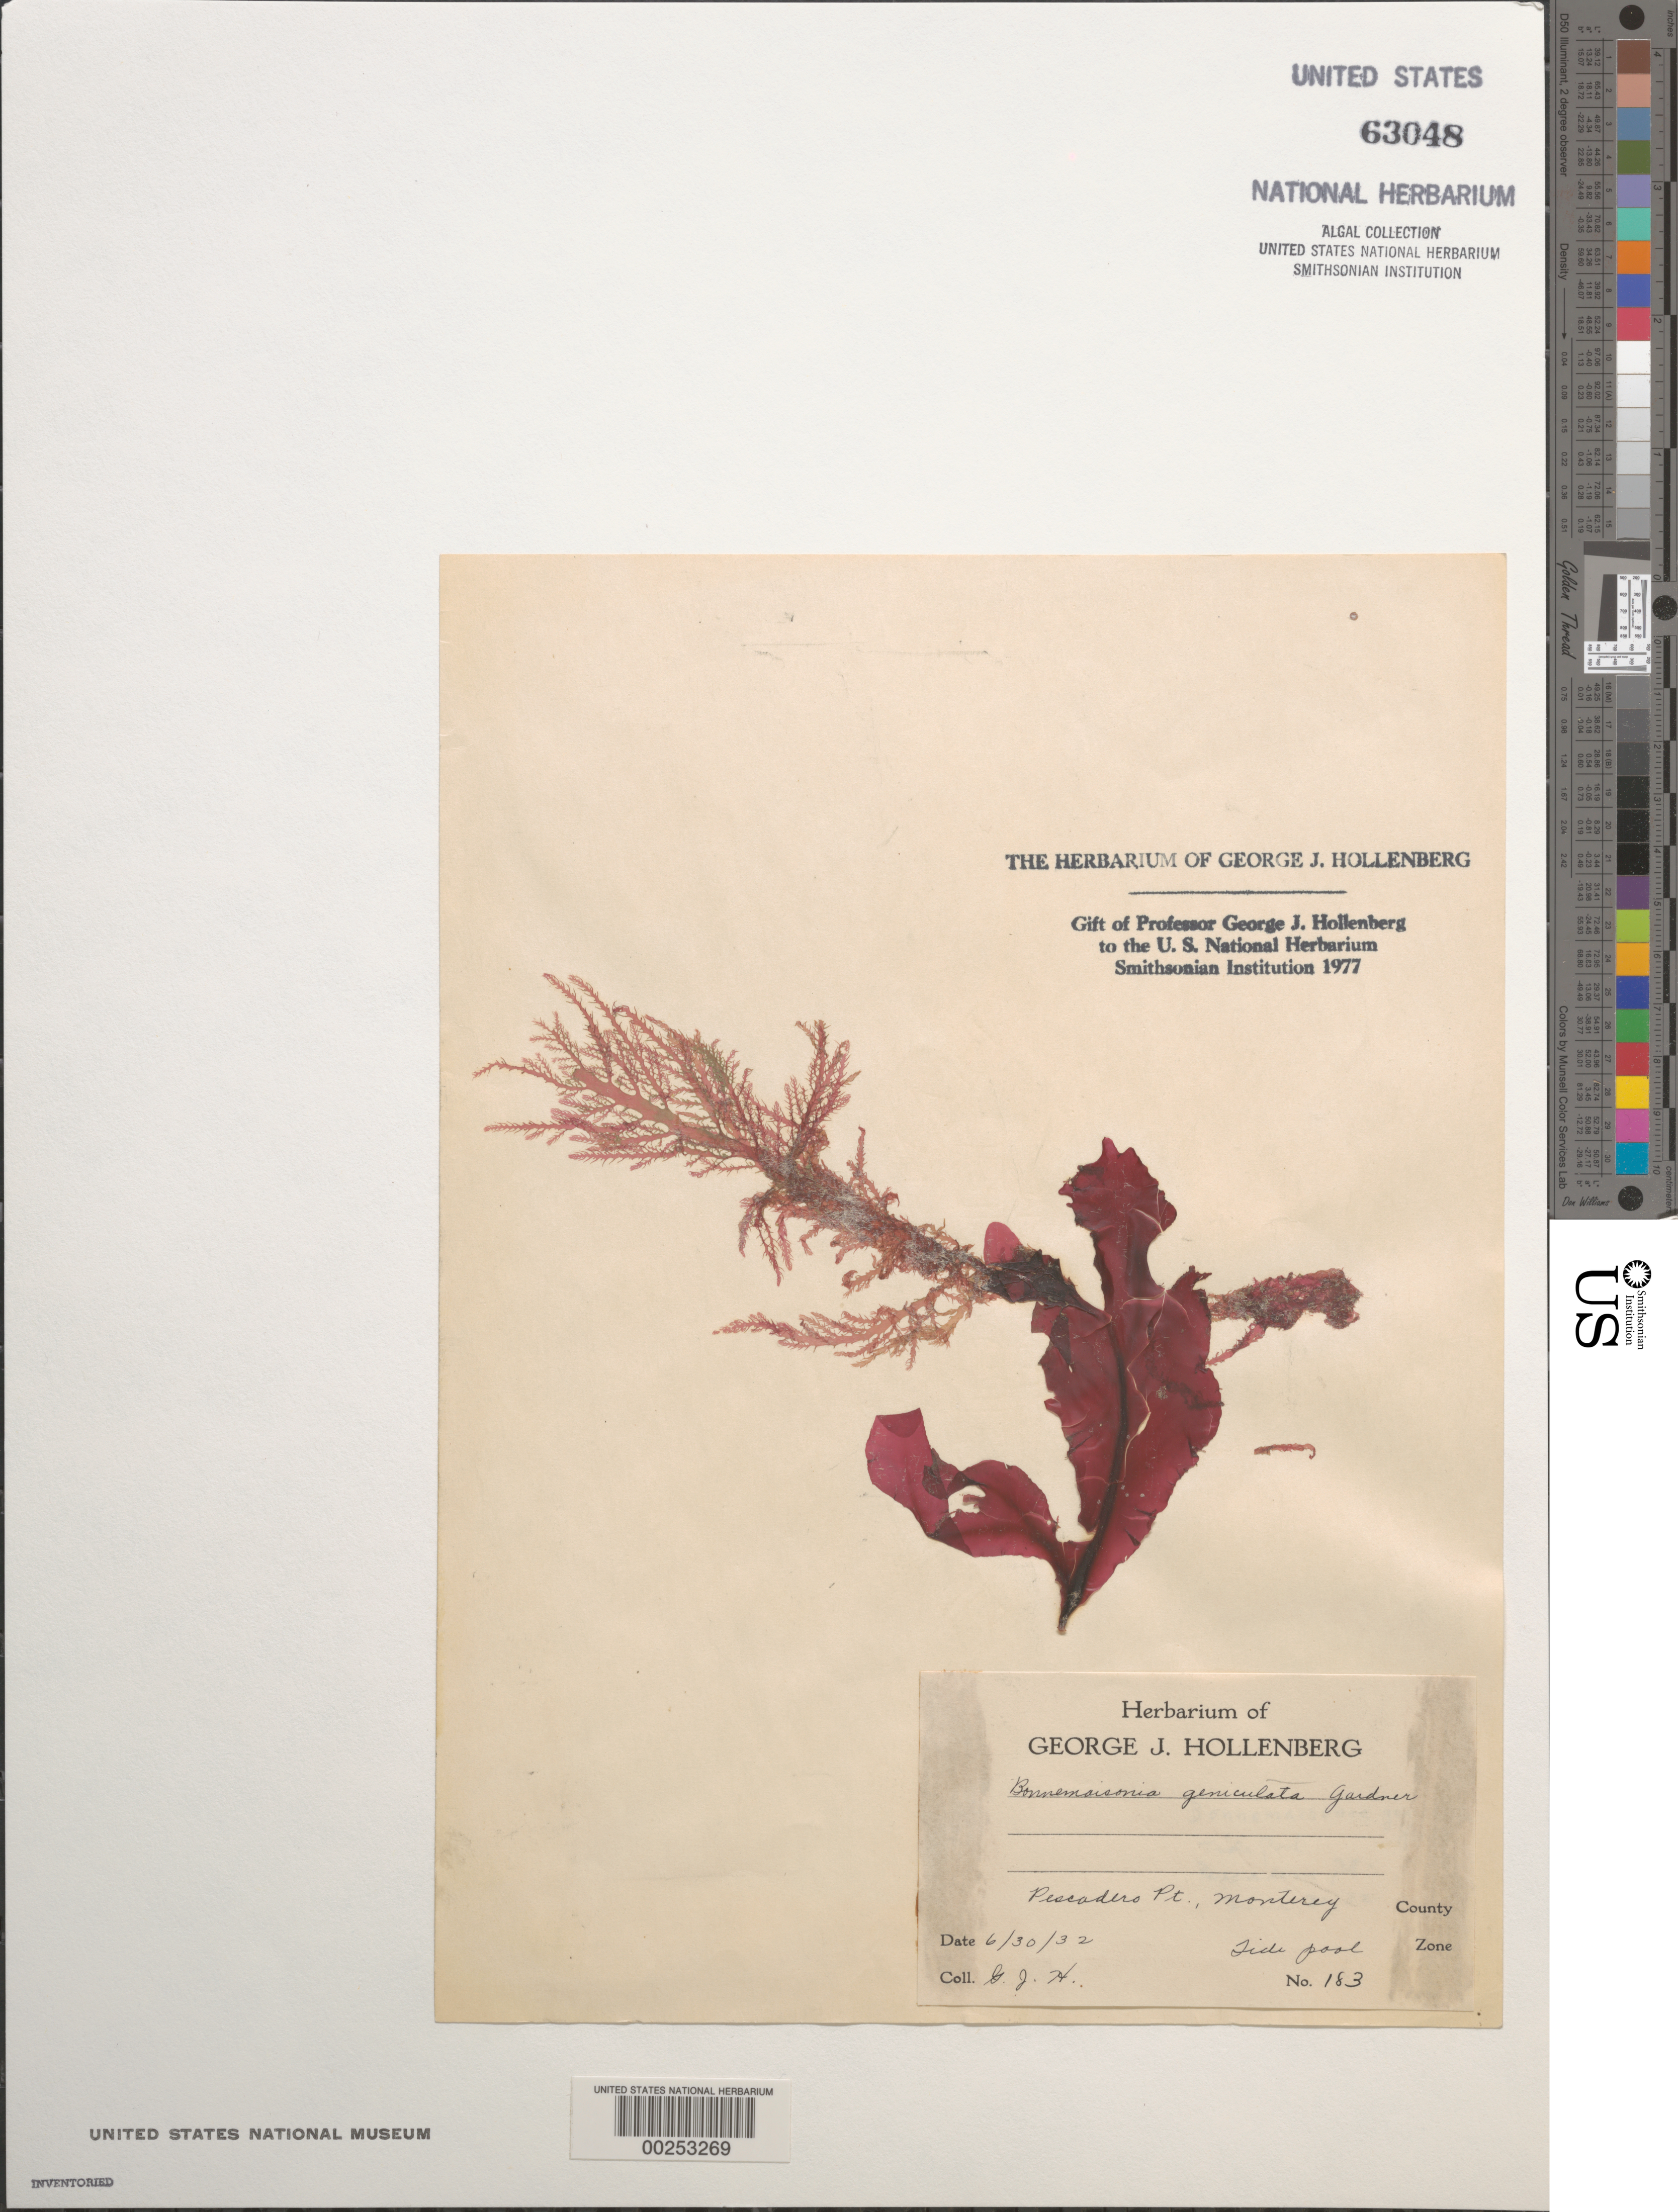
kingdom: Plantae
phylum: Rhodophyta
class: Florideophyceae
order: Bonnemaisoniales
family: Bonnemaisoniaceae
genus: Bonnemaisonia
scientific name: Bonnemaisonia geniculata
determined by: Hollenberg, George J.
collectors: G. Hollenberg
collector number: GJH 183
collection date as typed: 30 Jun 1932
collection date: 1932-06-30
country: United States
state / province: California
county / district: Monterey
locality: Pescadero Point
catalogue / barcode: US 63048